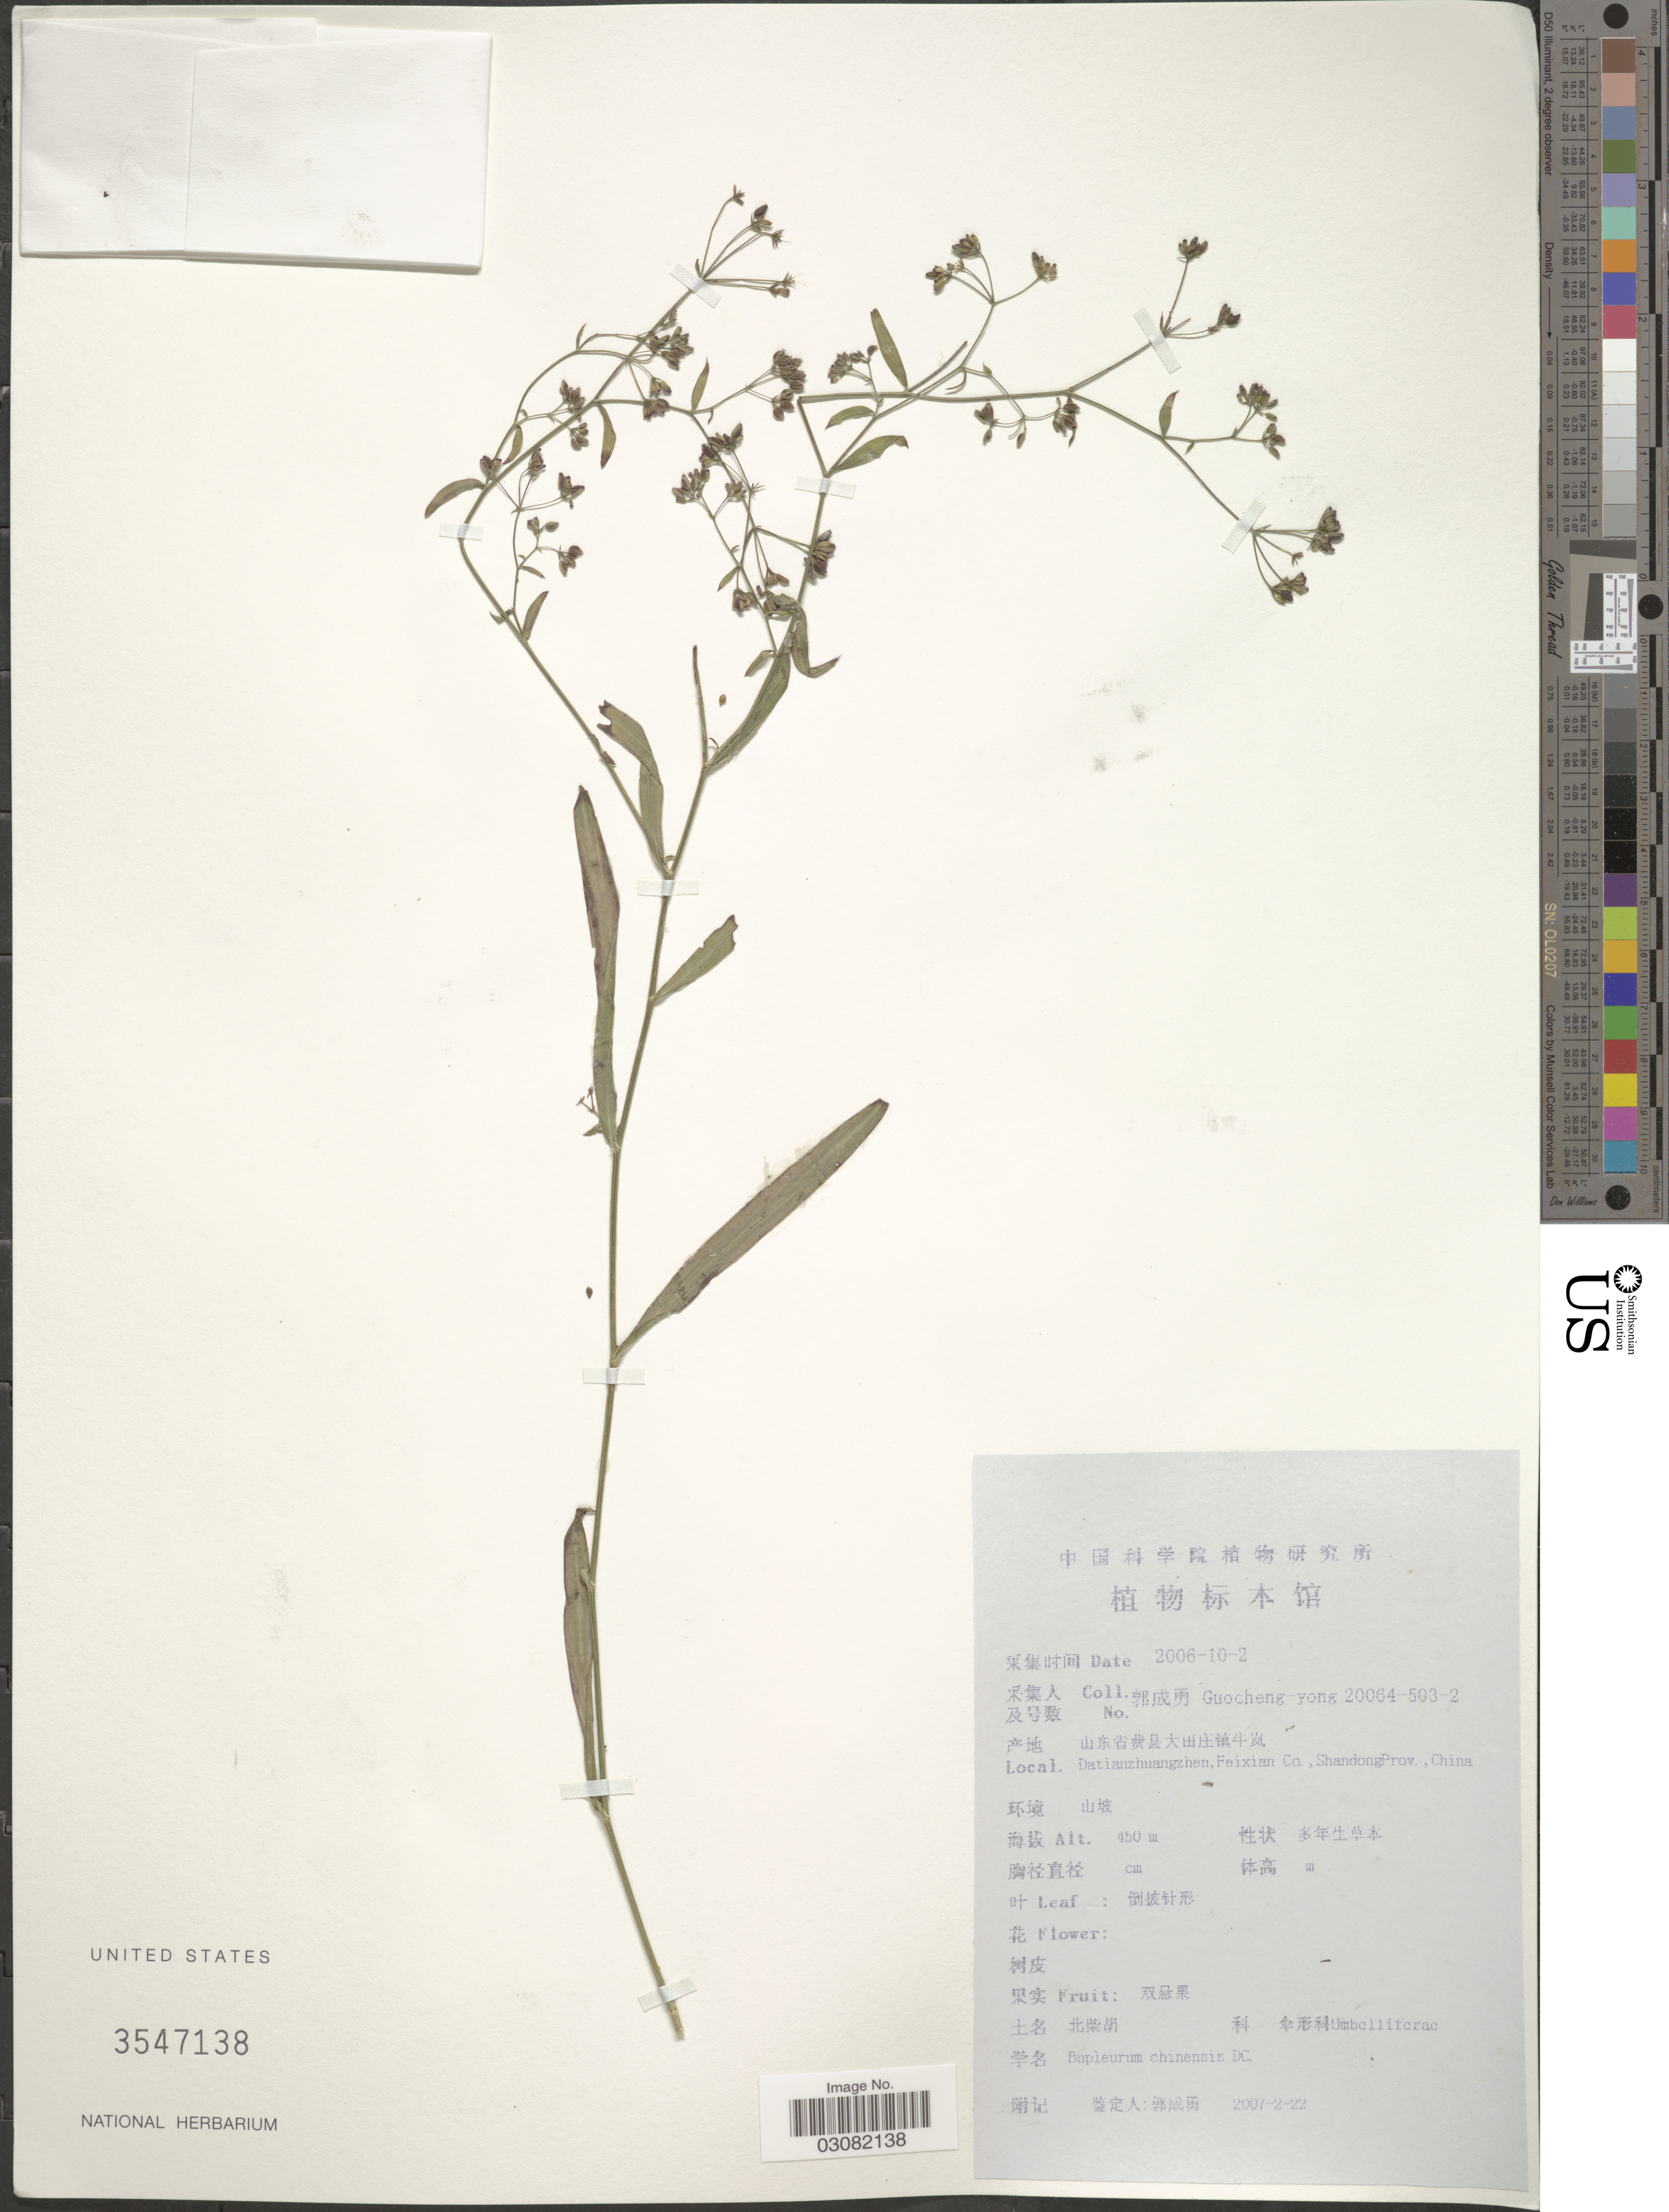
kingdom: Plantae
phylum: Tracheophyta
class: Magnoliopsida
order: Apiales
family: Apiaceae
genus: Bupleurum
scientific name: Bupleurum chinense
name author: DC.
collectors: Guo cheng-yong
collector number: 20064-503-2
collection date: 2006-10-02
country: China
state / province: Shandong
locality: Datianzhuangzhen, Feixian Co.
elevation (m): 450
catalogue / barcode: US 3547138